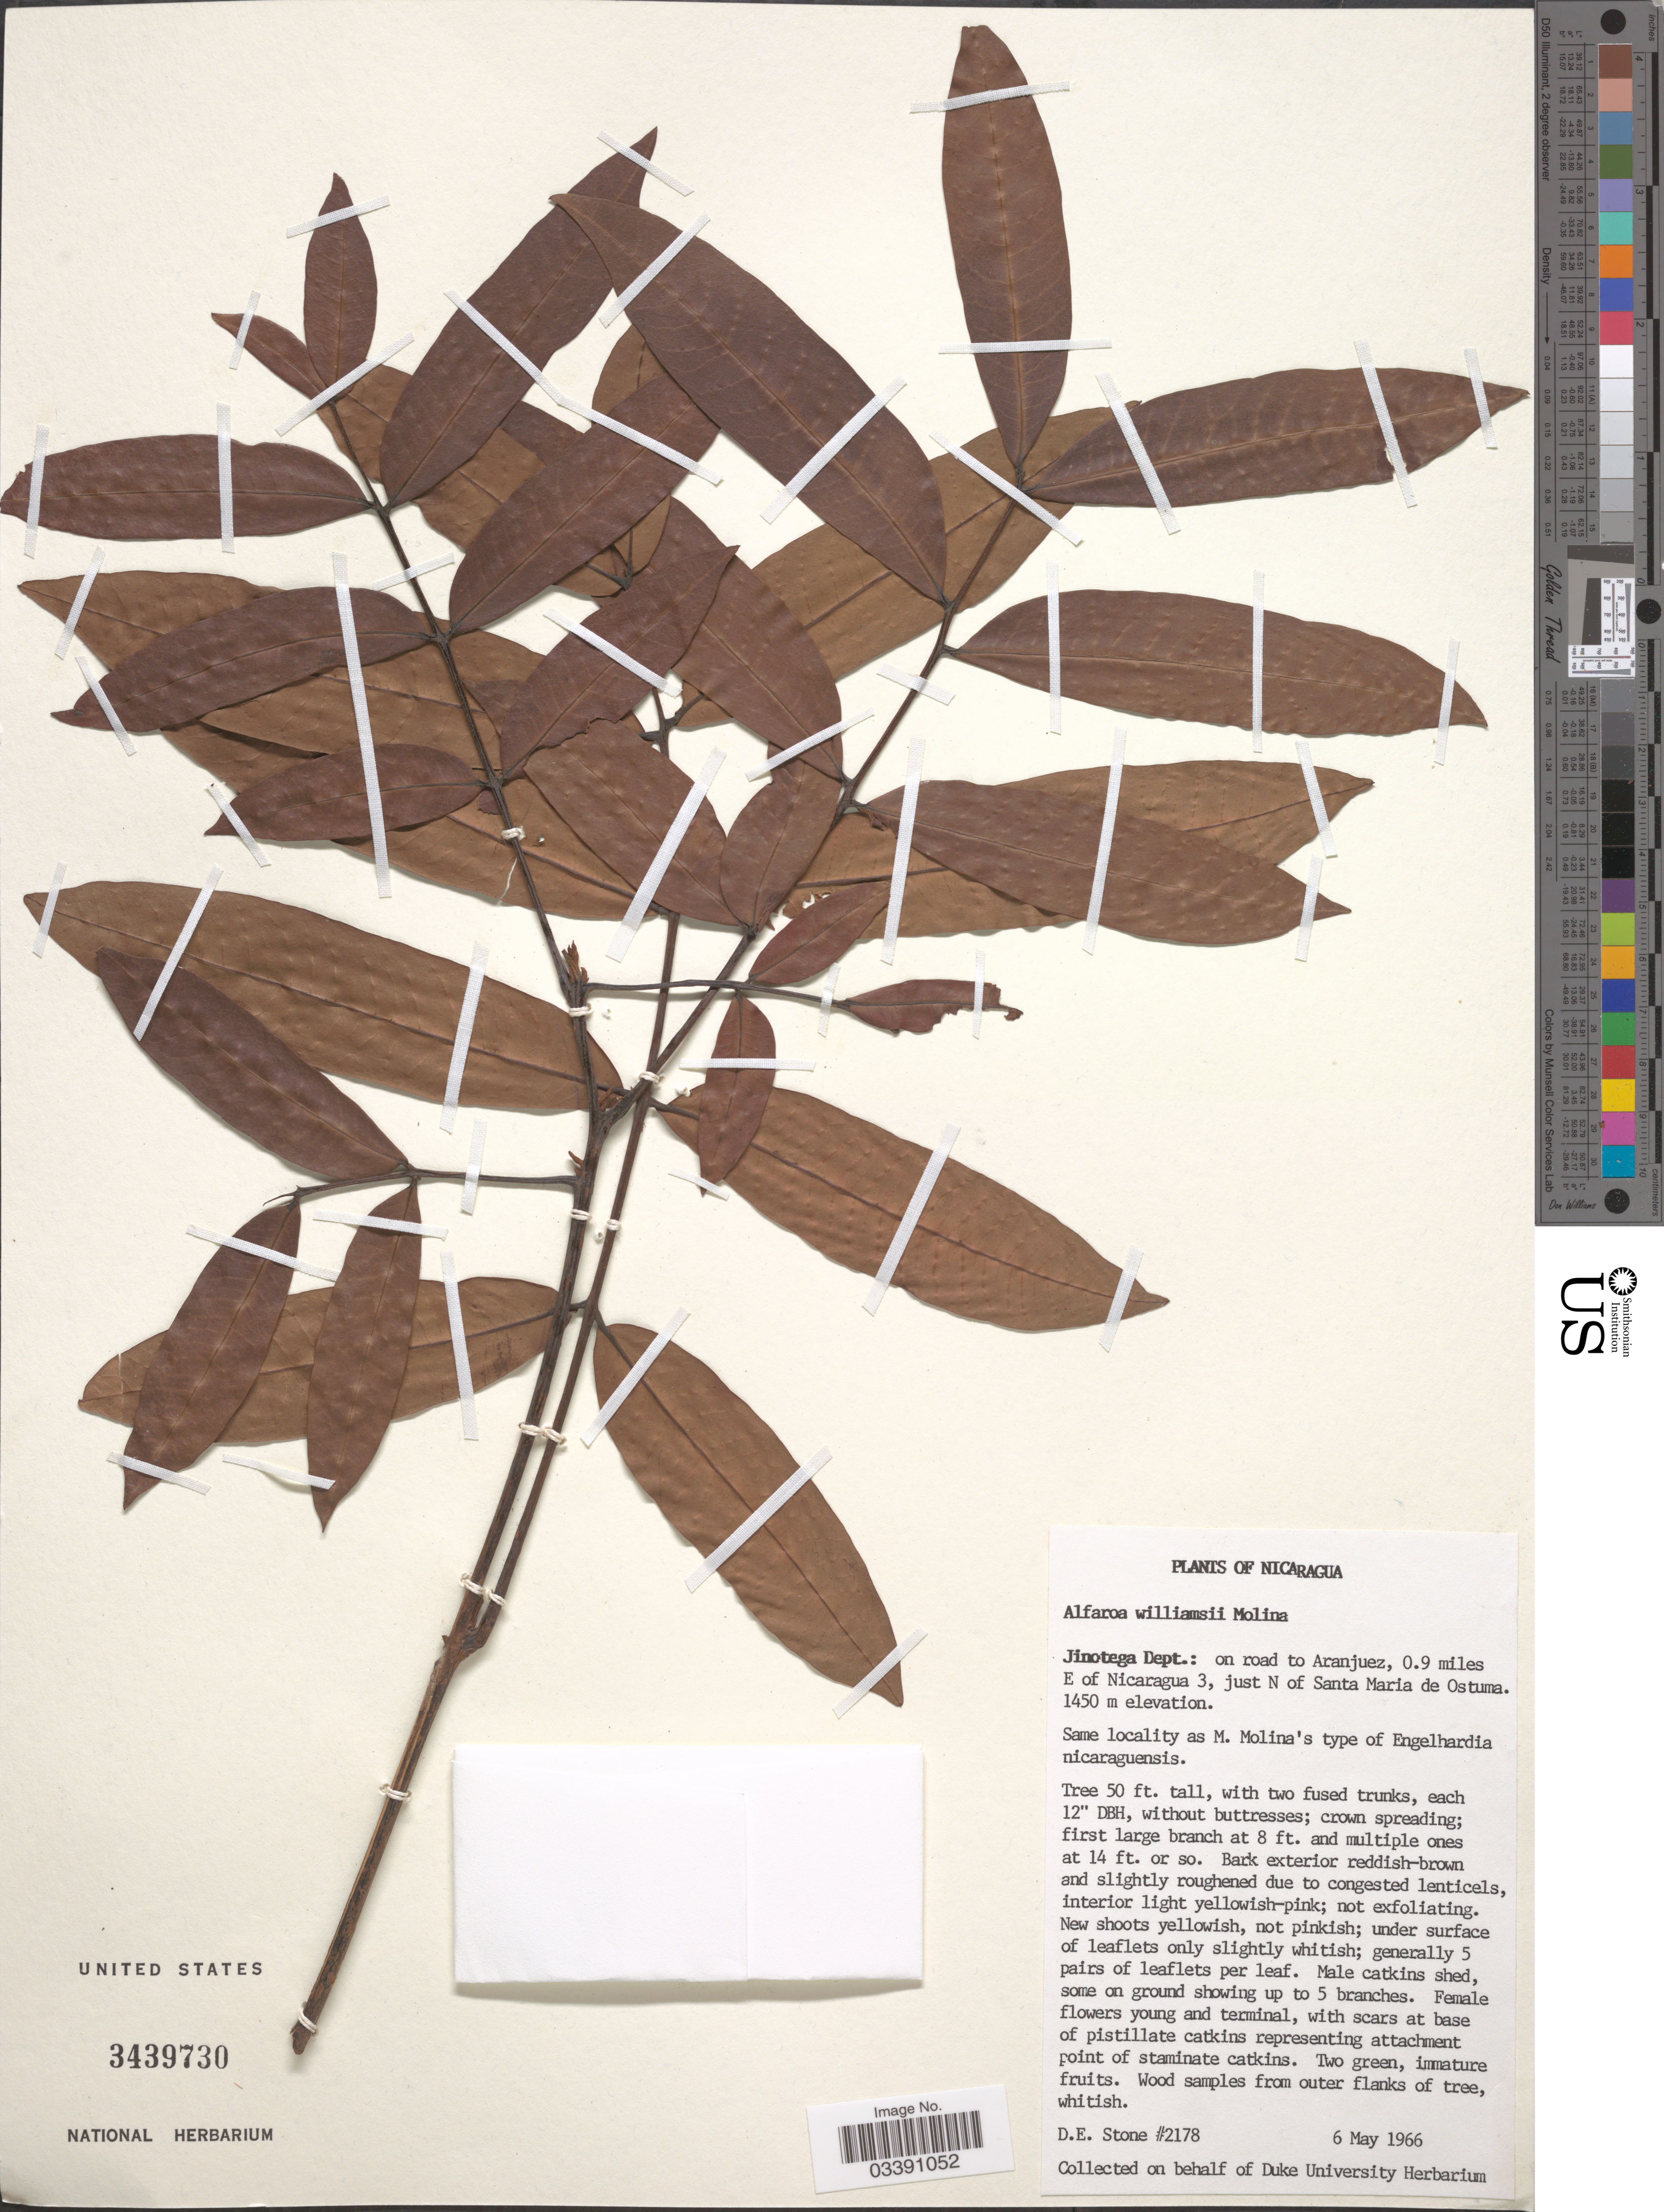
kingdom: Plantae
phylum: Tracheophyta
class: Magnoliopsida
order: Fagales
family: Juglandaceae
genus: Alfaroa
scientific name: Alfaroa williamsii subsp. williamsii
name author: Ant. Molina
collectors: D. E. Stone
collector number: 2178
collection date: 1966-05-06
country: Nicaragua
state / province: Jinotega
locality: Jinotega Dept.: on road to Aranjuez, 0.9 miles E of Nicaragua 3, just N of Santa Maria de Ostuma.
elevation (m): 1450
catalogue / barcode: US 3439730